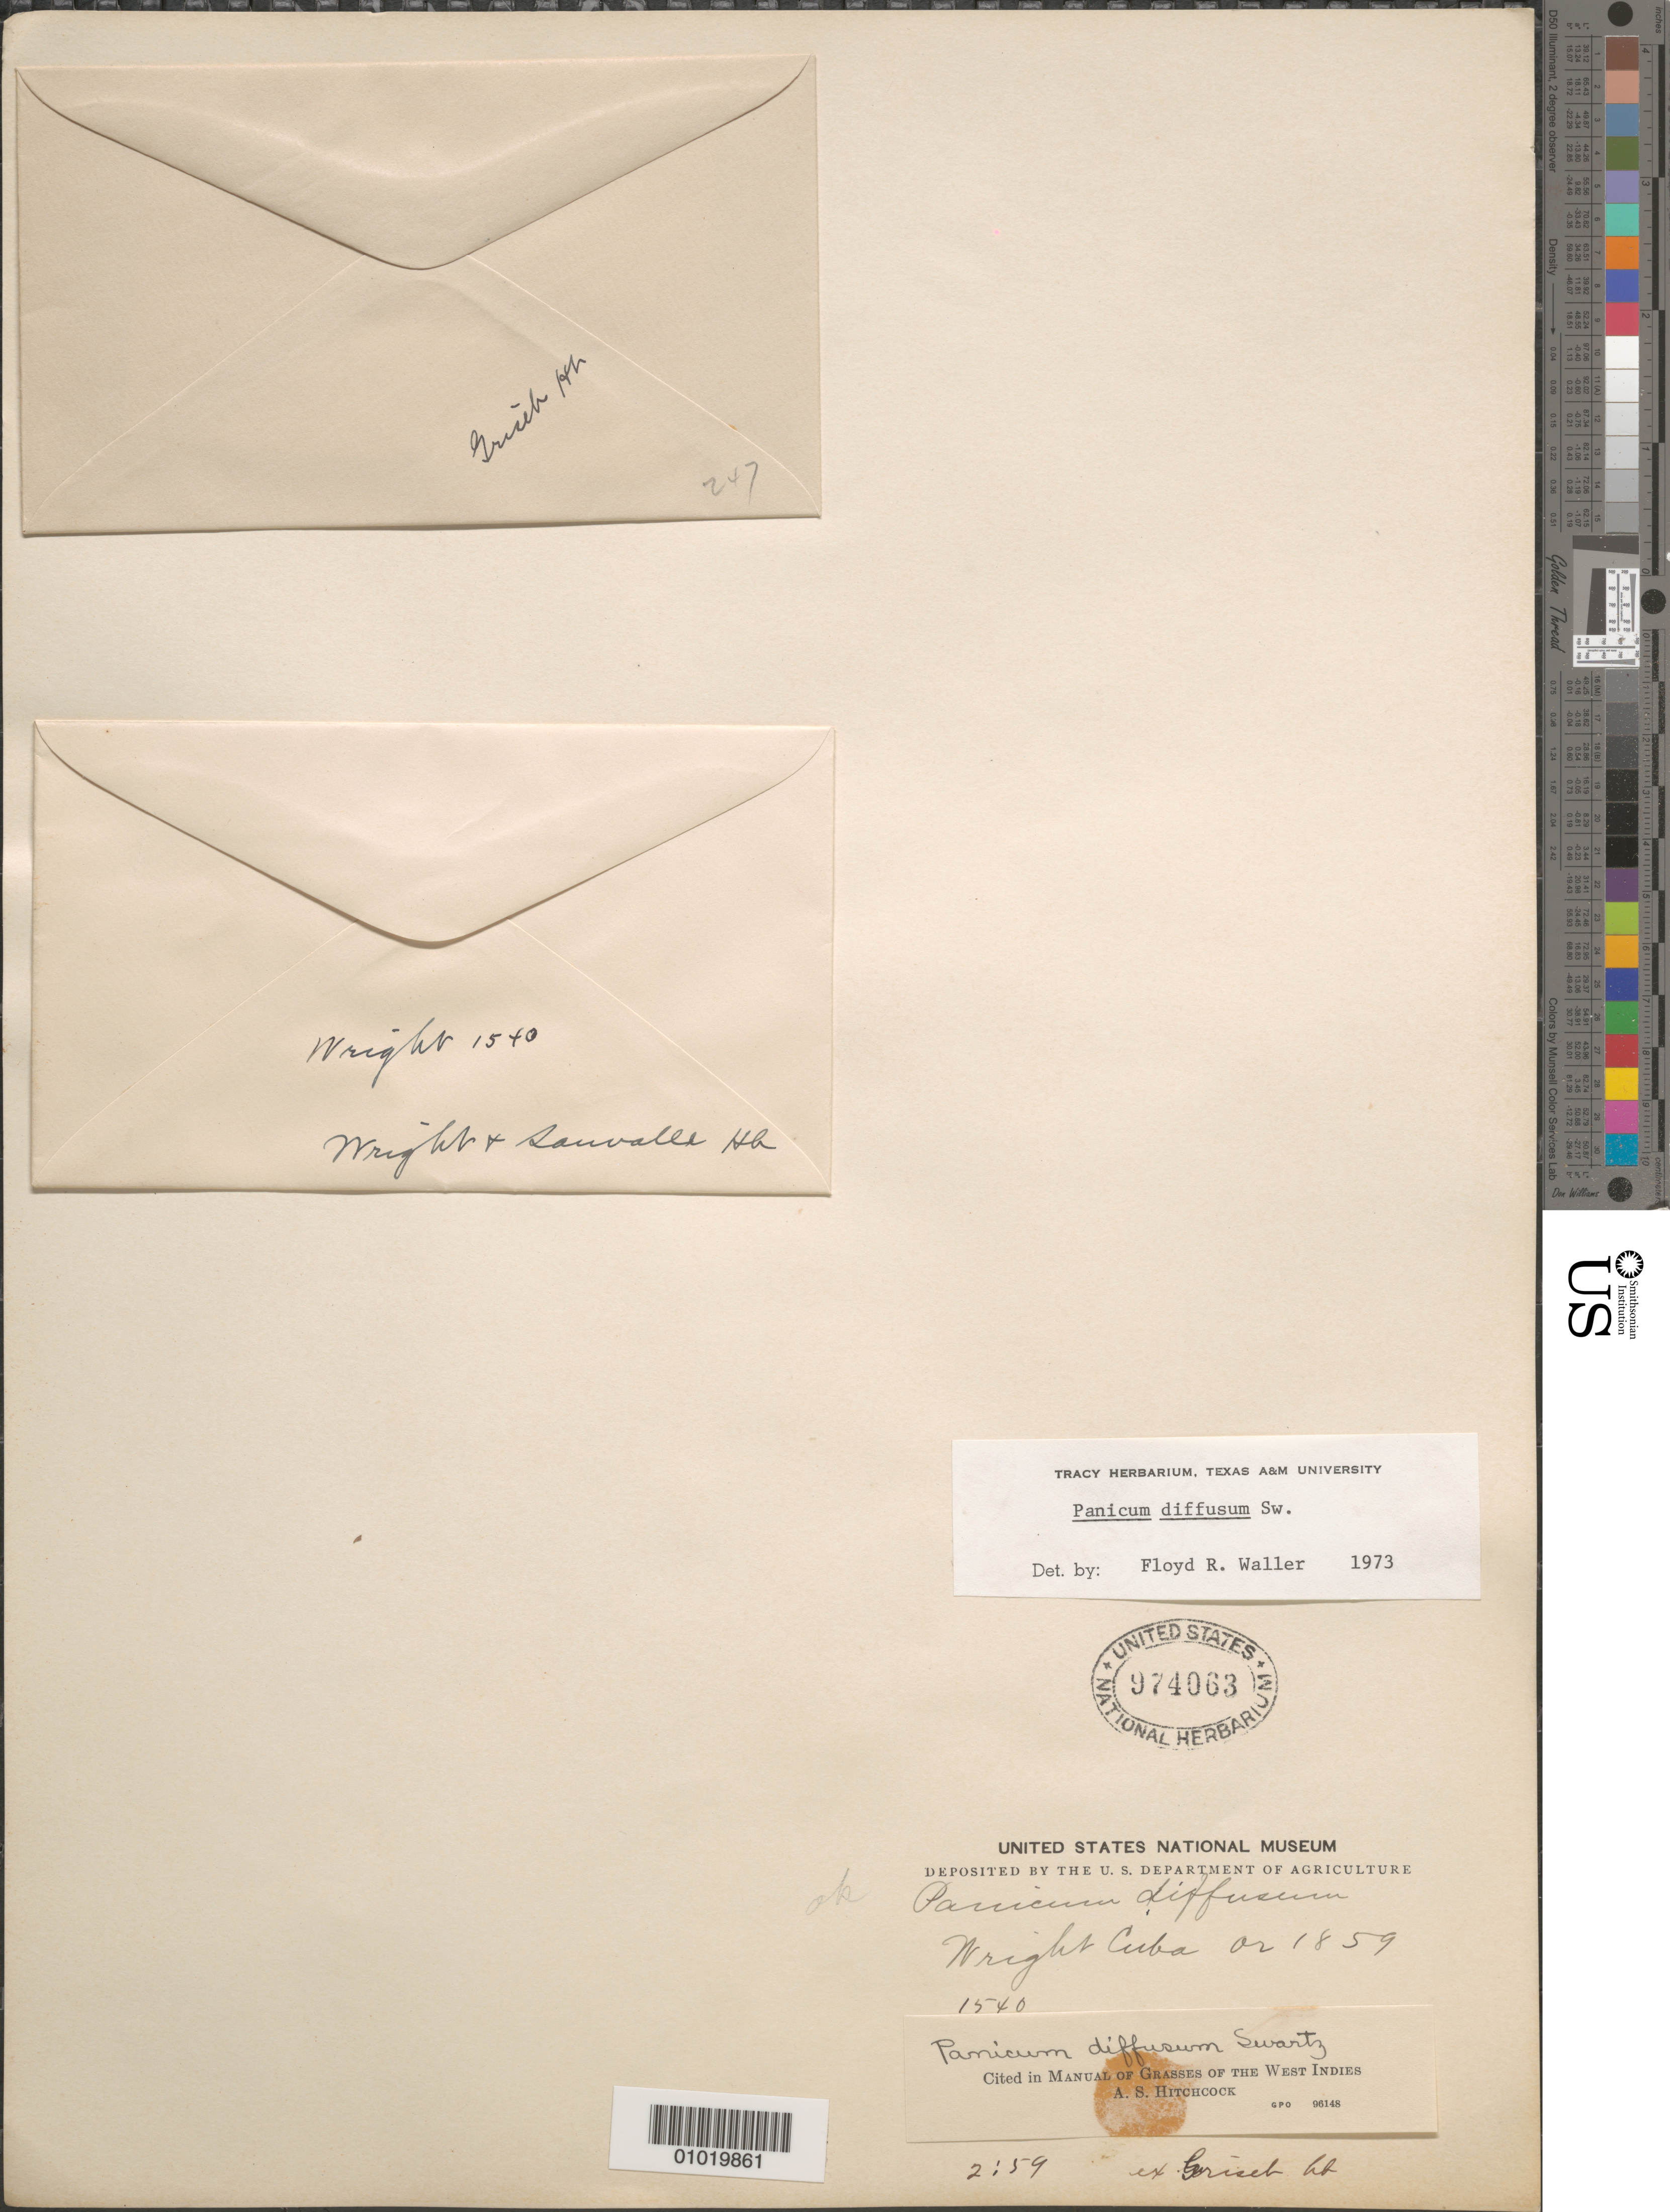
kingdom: Plantae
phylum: Tracheophyta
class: Liliopsida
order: Poales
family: Poaceae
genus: Panicum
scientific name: Panicum diffusum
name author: Sw.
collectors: C. Wright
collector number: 1540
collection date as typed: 1859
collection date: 1859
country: Cuba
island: Cuba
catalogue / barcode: US 974063